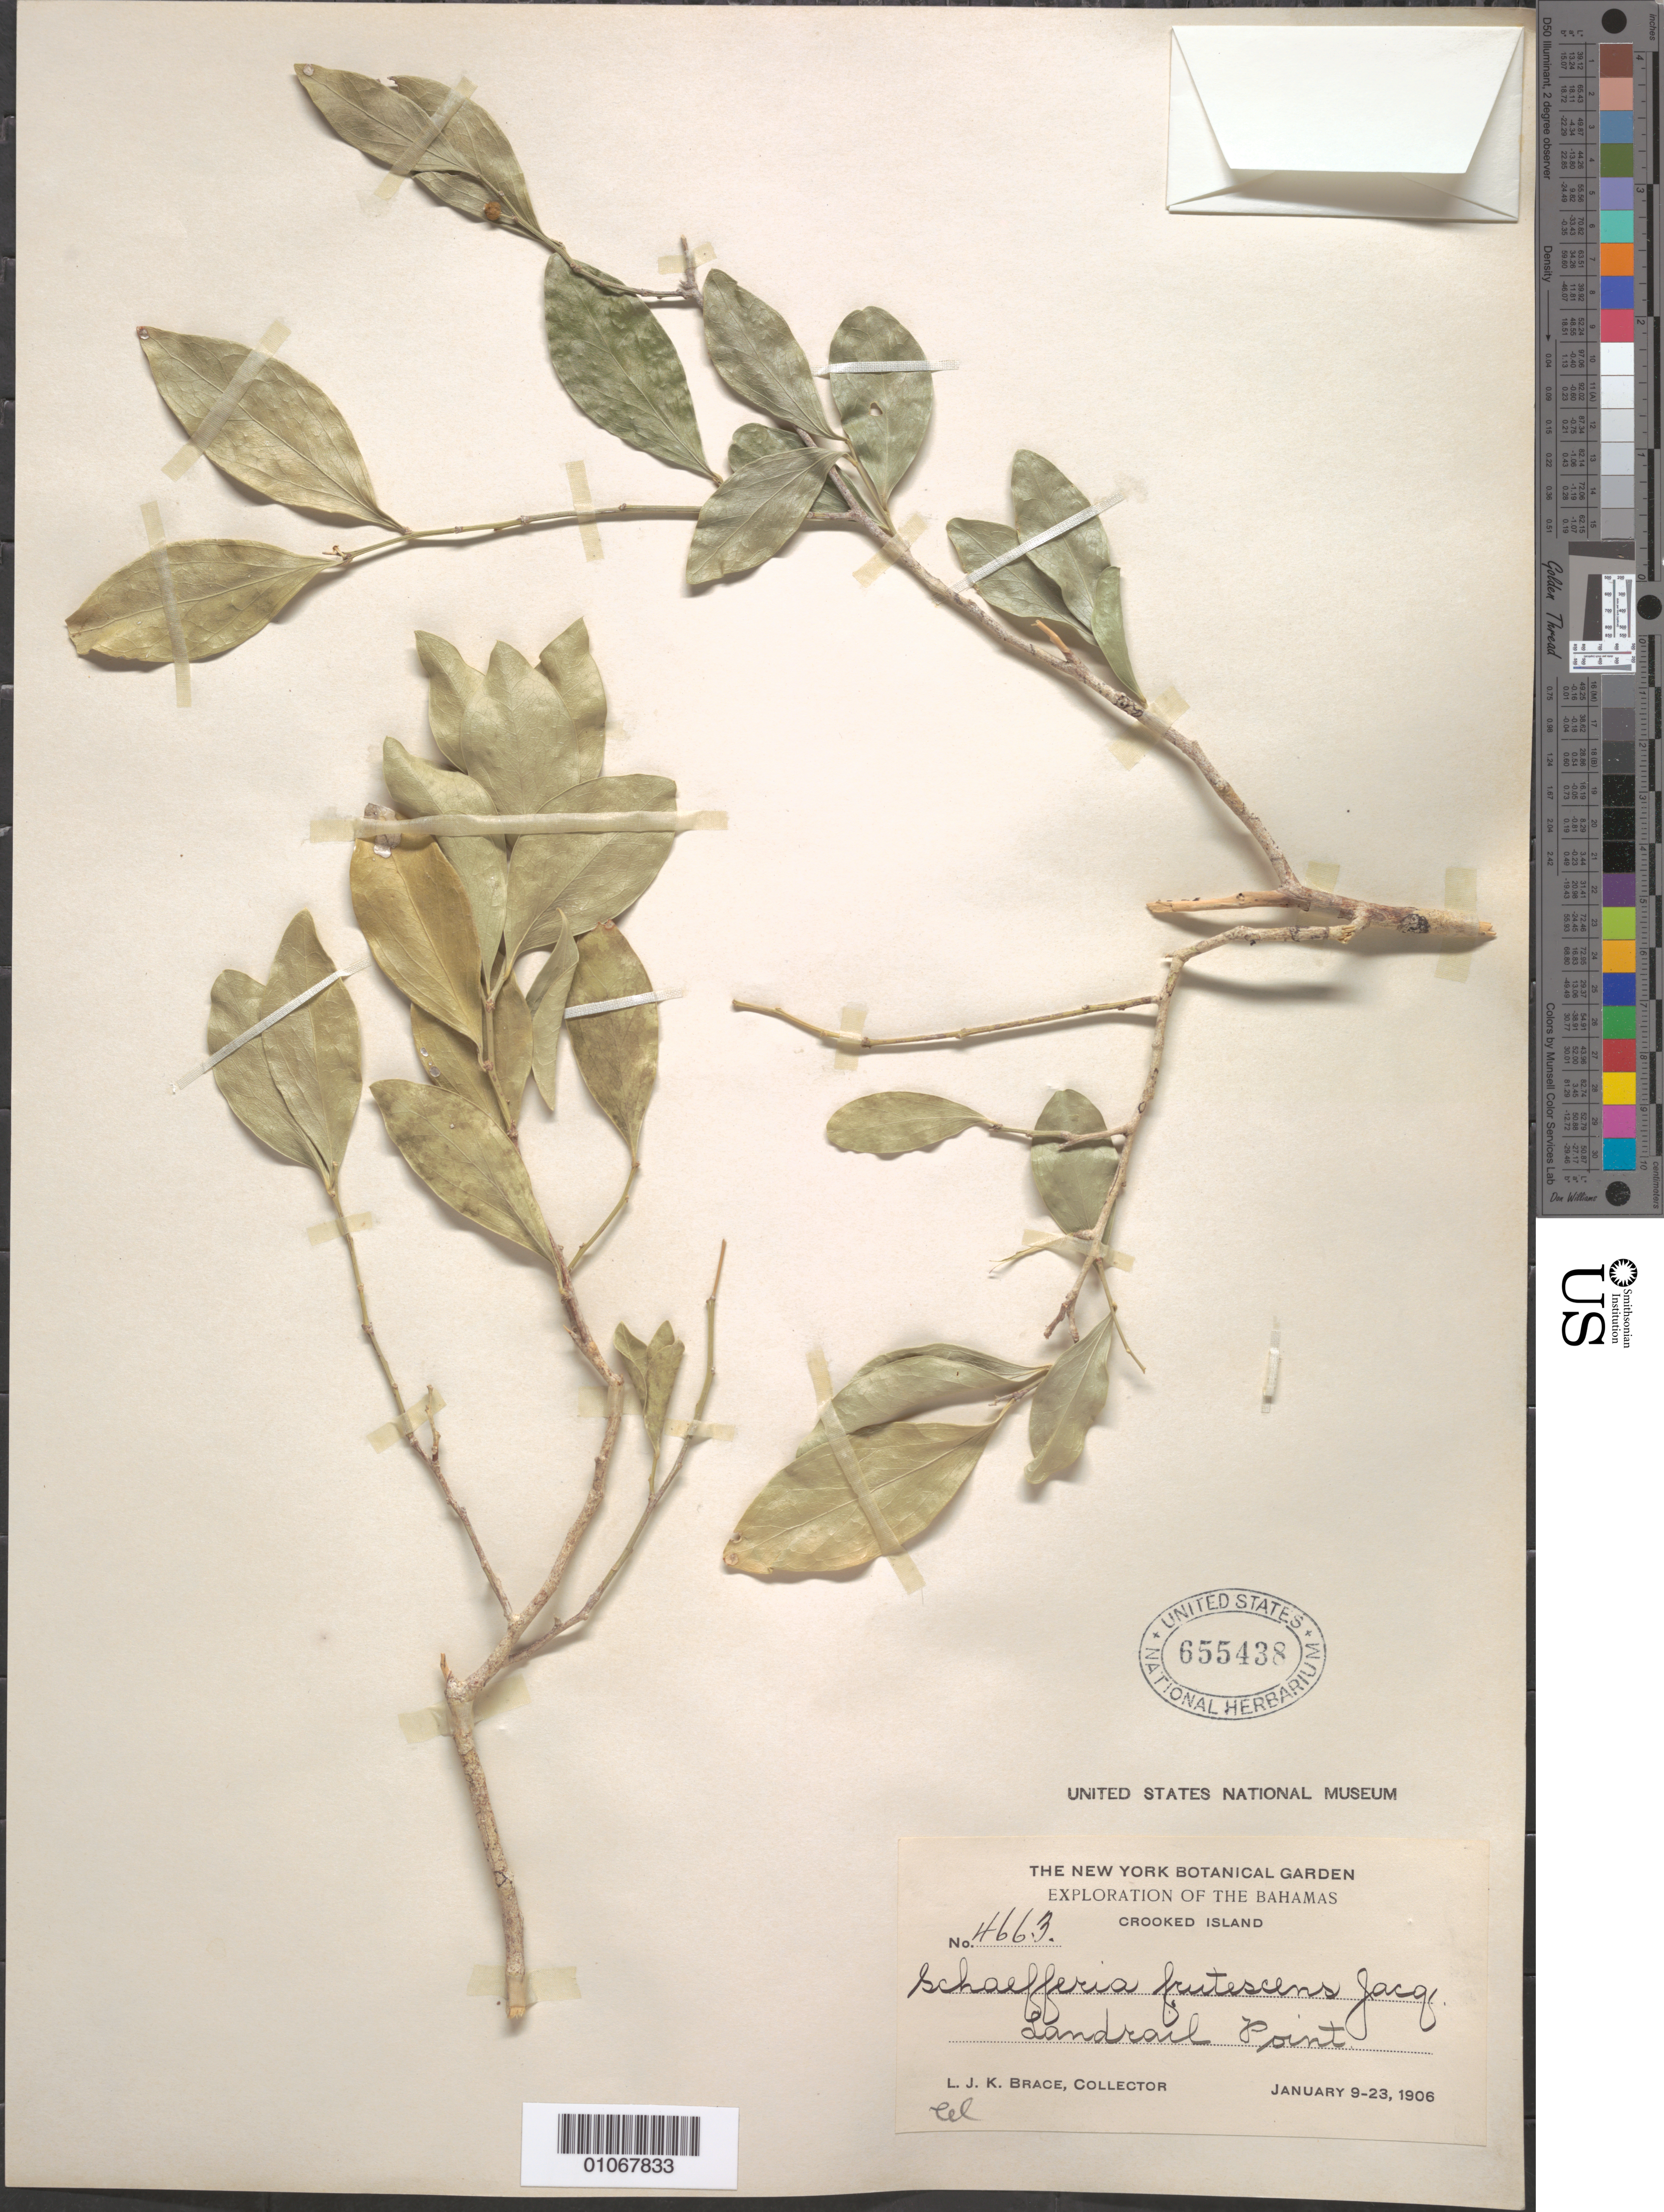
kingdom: Plantae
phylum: Tracheophyta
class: Magnoliopsida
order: Celastrales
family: Celastraceae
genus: Schaefferia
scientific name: Schaefferia frutescens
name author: Jacq.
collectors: L. J. K. Brace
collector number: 4663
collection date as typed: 09 Jan 1906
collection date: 1906-01-09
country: Bahamas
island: Crooked I.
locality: Sandrail point.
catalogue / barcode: US 655438